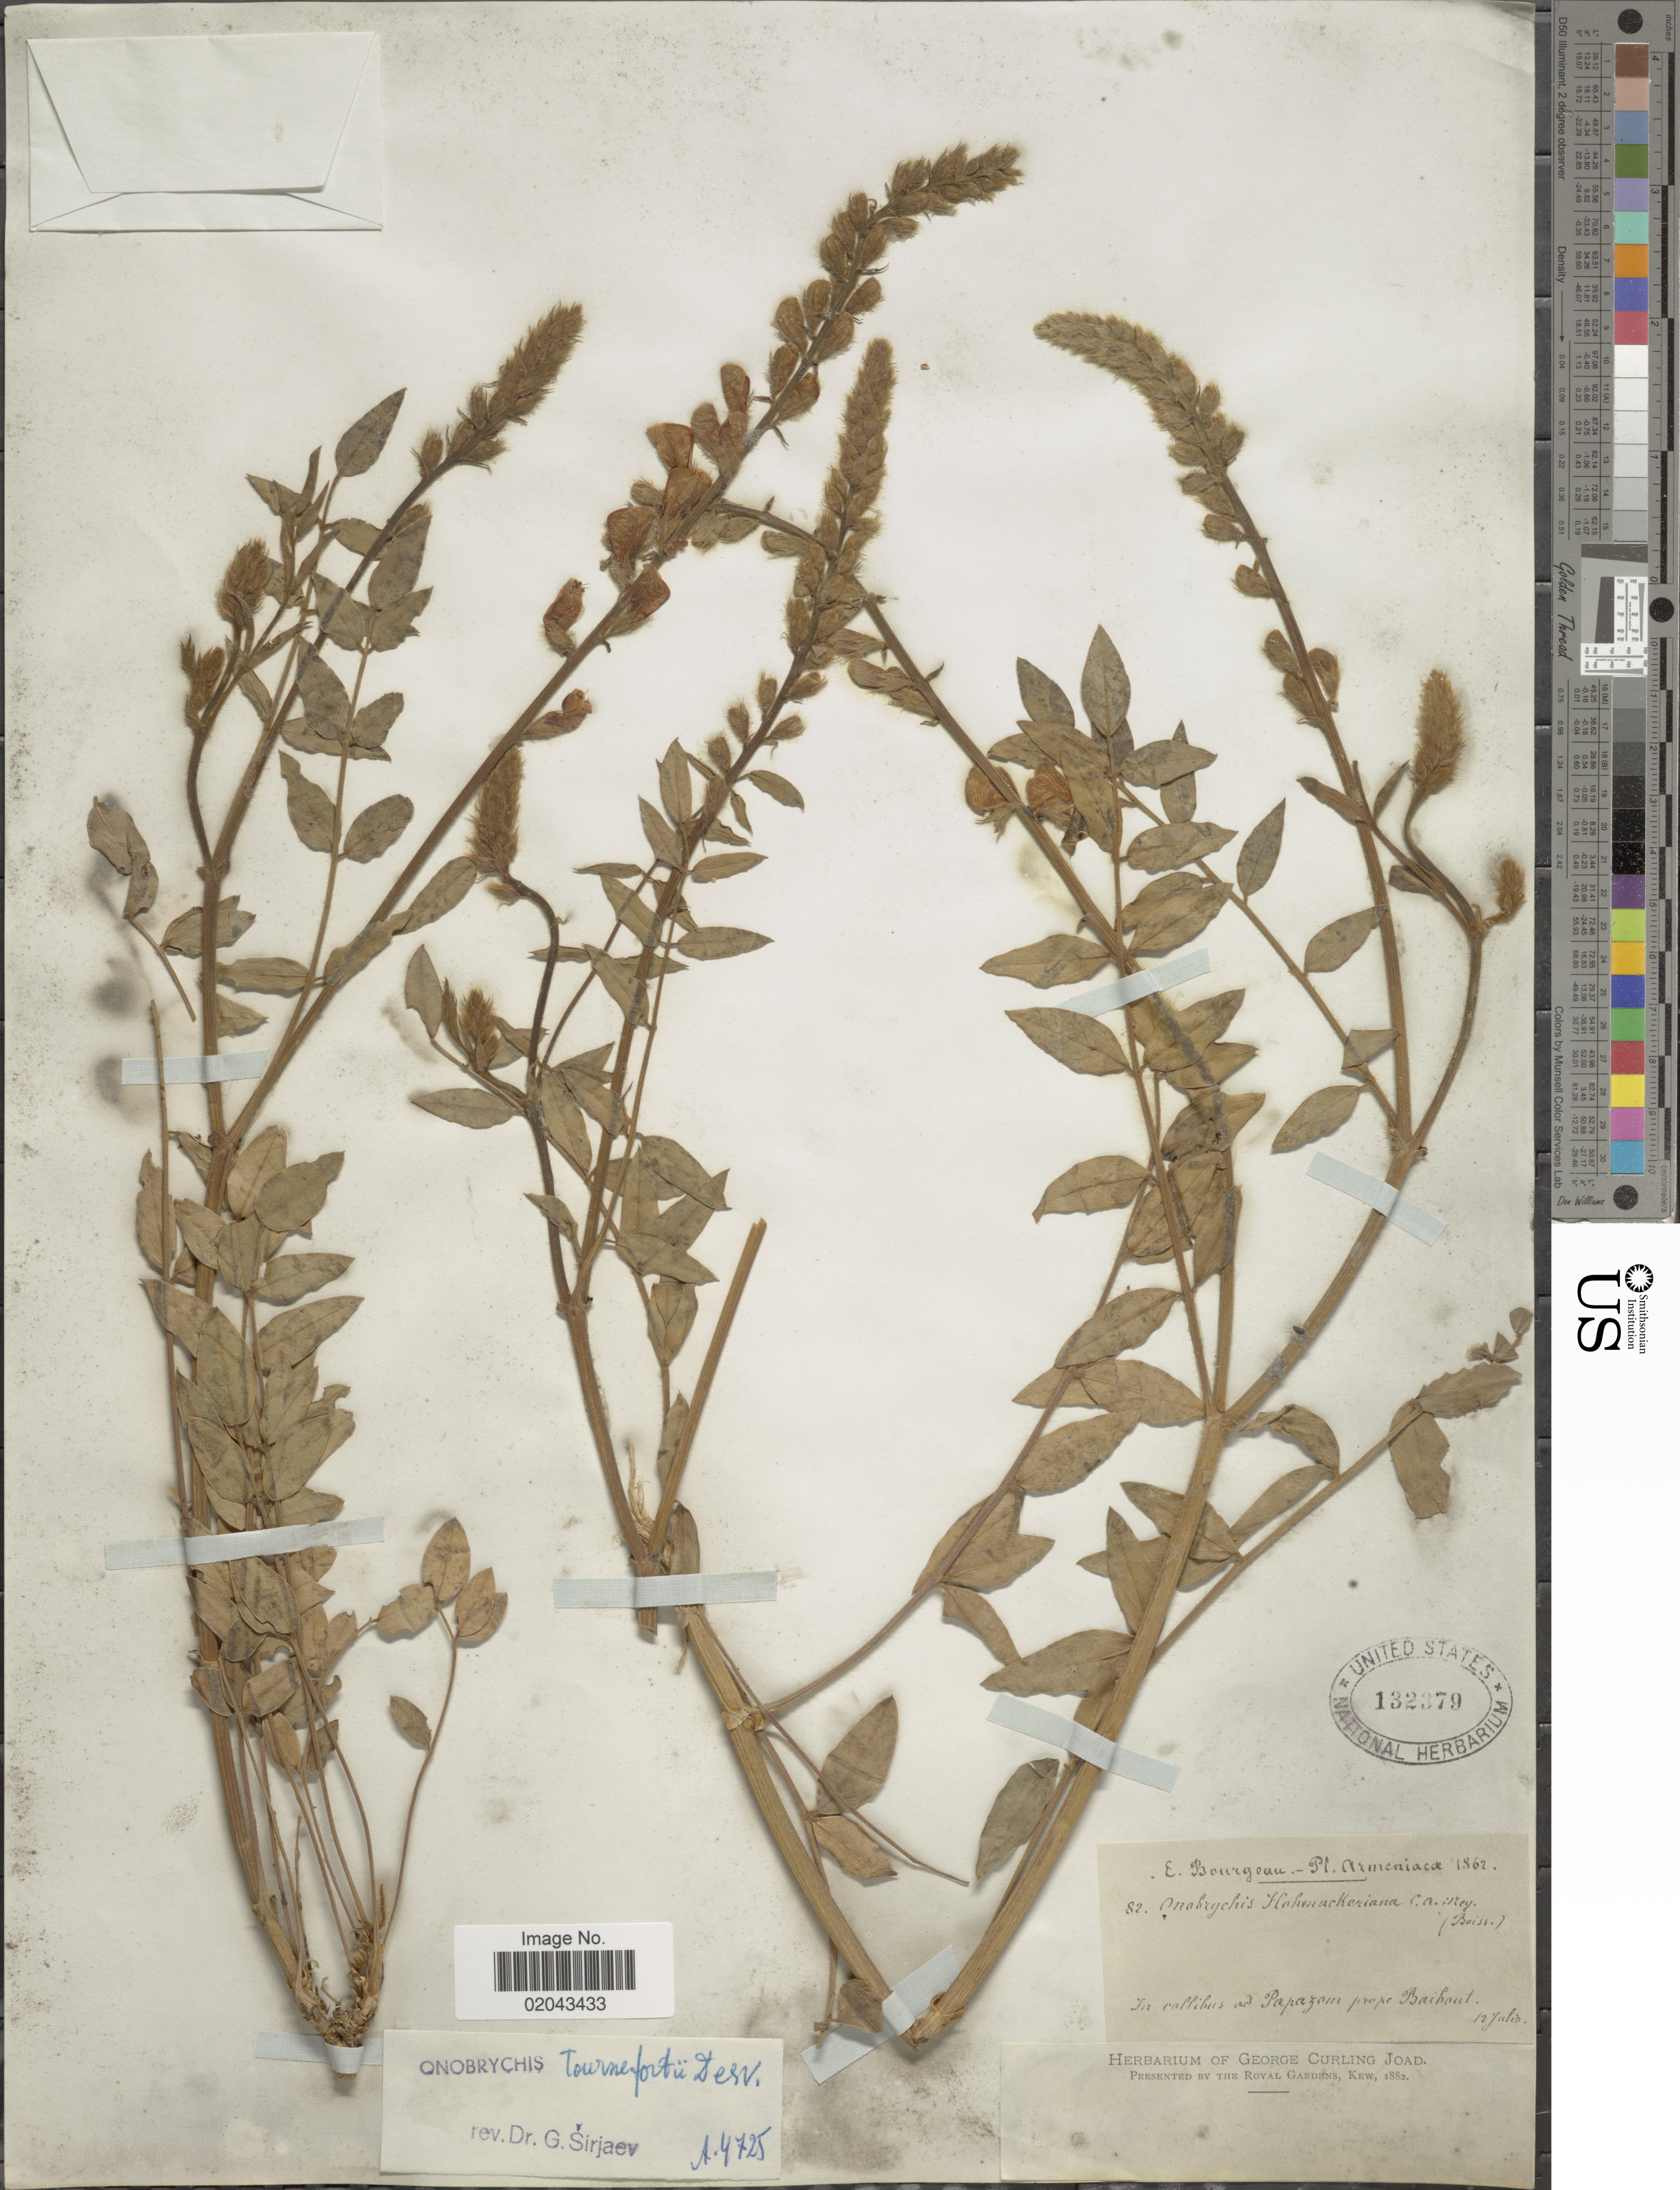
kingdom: Plantae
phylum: Tracheophyta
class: Magnoliopsida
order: Fabales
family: Fabaceae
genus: Onobrychis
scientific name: Onobrychis tournefortii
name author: Desv.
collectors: E. Bourgeau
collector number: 82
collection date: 1862-07-12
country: Armenia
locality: Pl. Armeniaca, In collibus ad Papazom prope Baibout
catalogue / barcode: US 132379